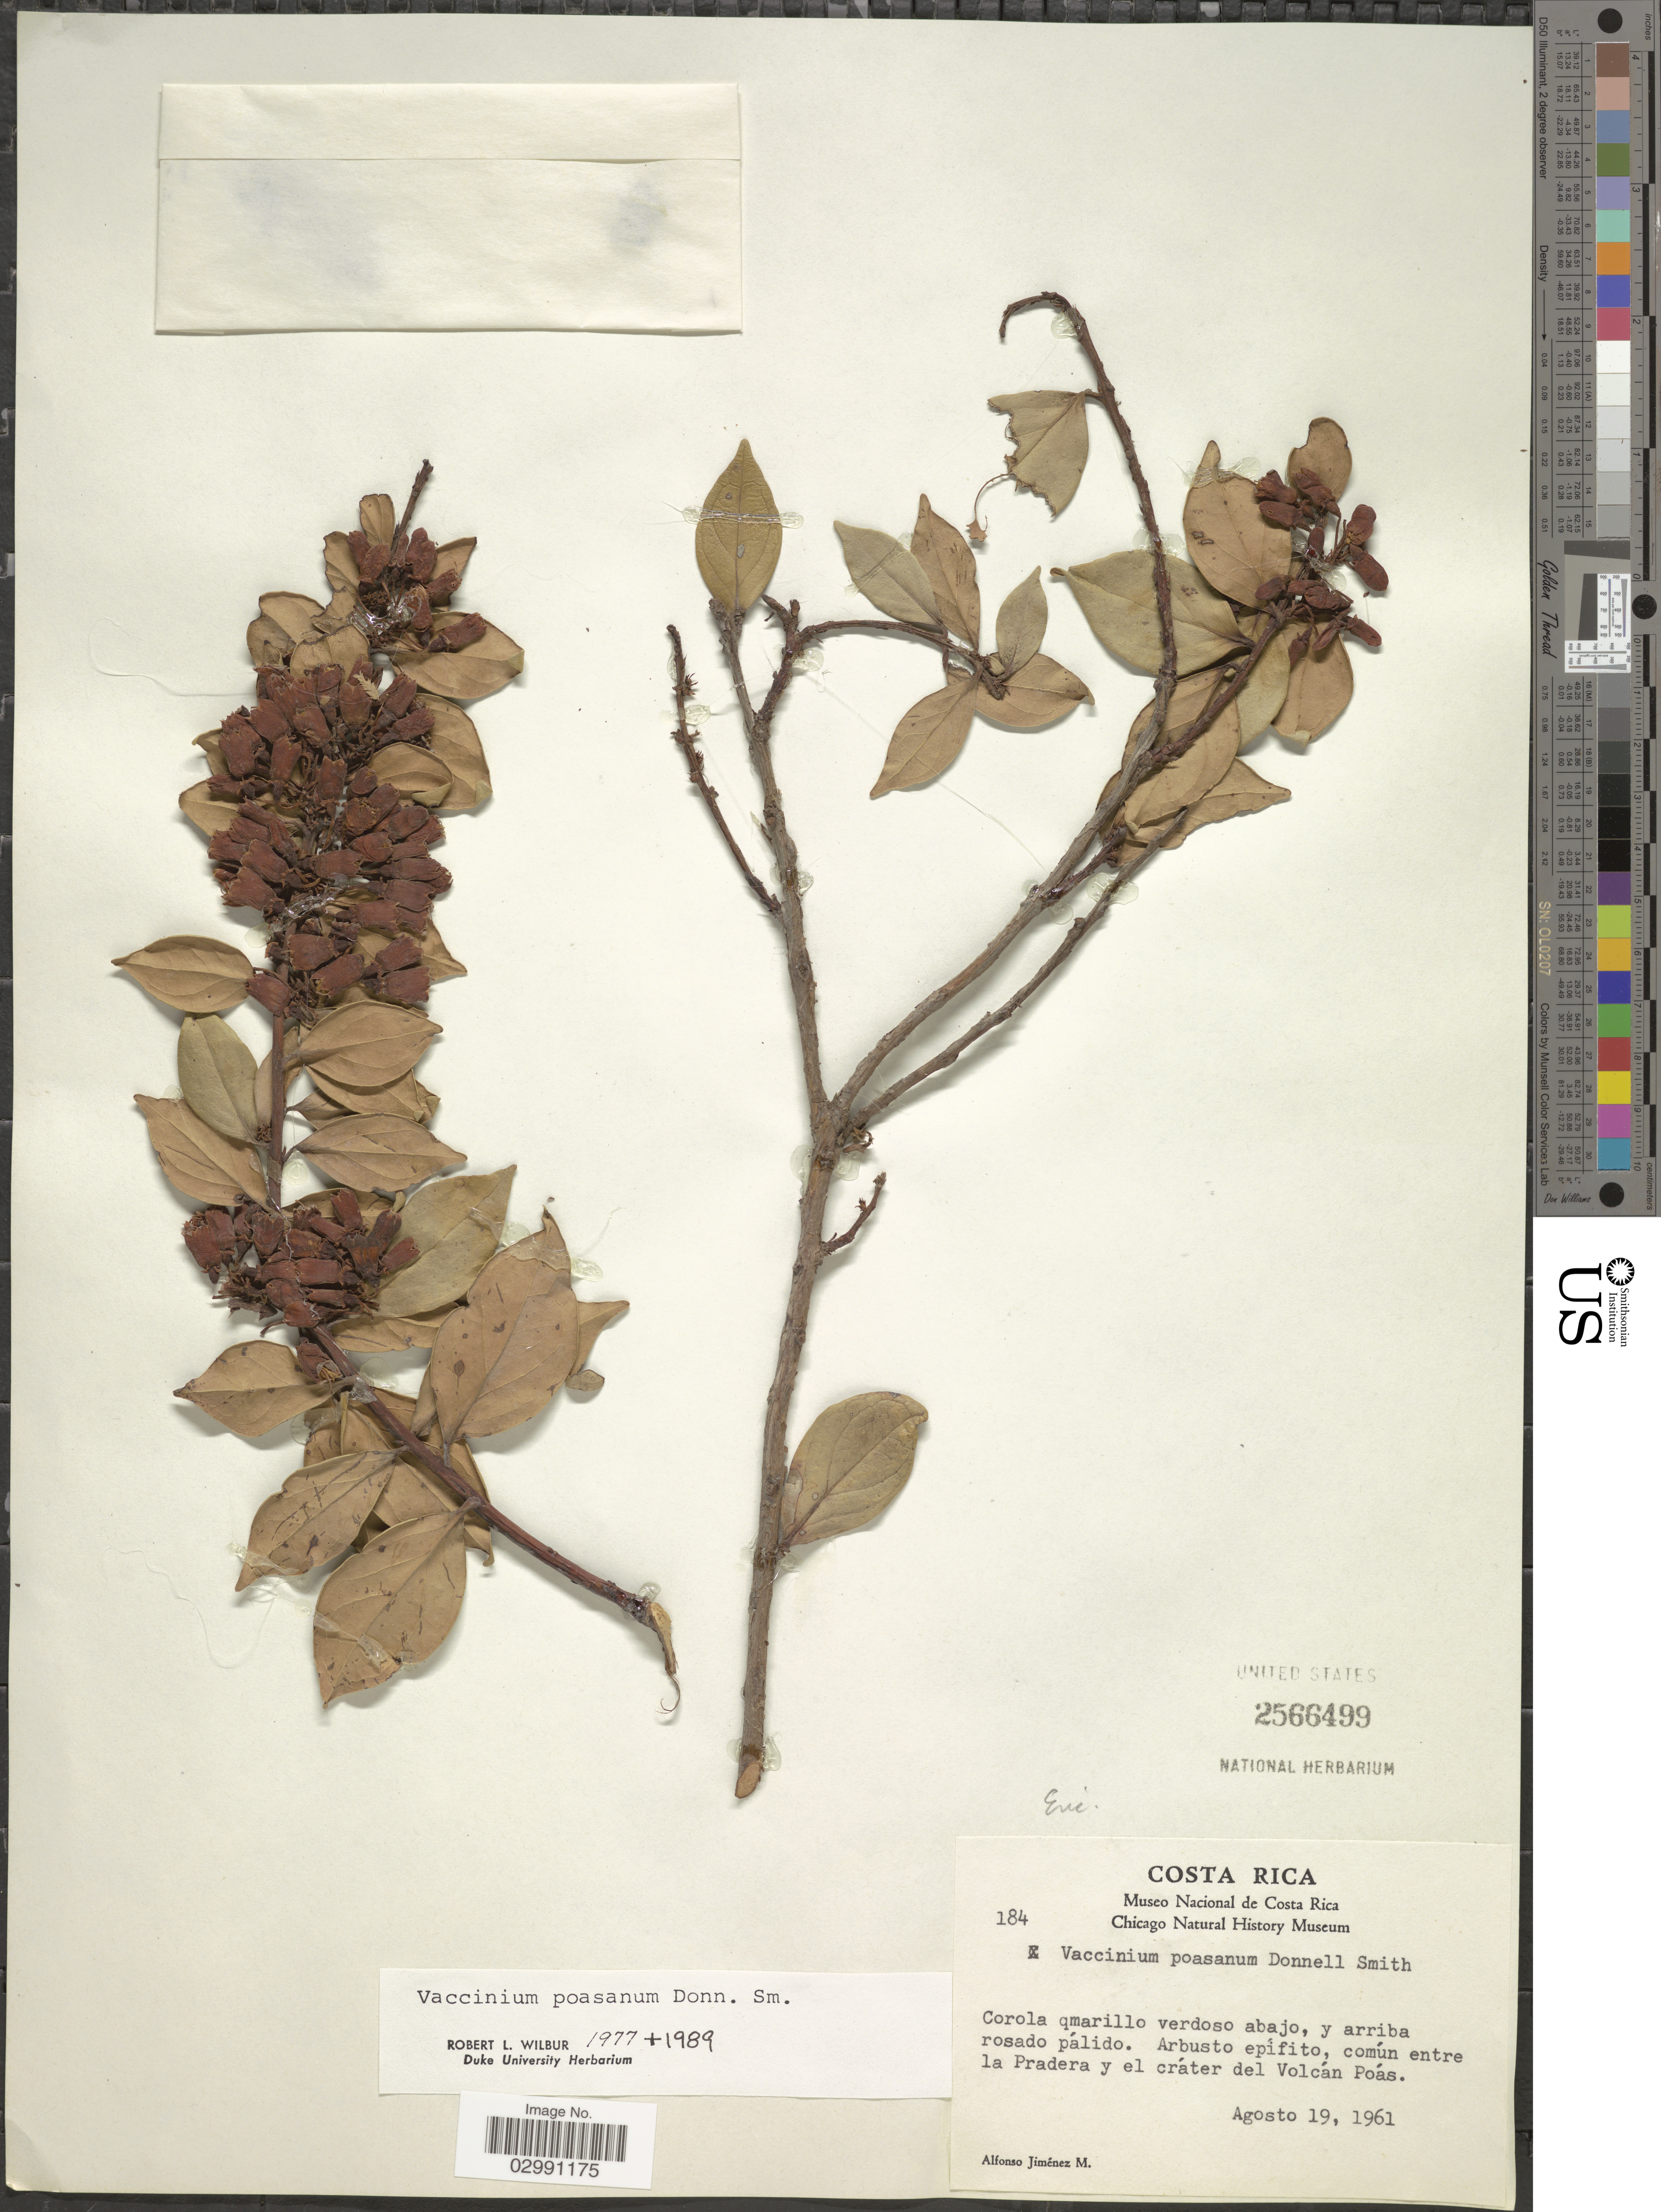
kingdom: Plantae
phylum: Tracheophyta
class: Magnoliopsida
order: Ericales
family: Ericaceae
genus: Vaccinium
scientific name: Vaccinium poasanum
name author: Donn. Sm.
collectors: A. Jimenez M.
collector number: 184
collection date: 1961-08-19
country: Costa Rica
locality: Común entre la Pradera y el cráter del Volcán Poás.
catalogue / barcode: US 2566499